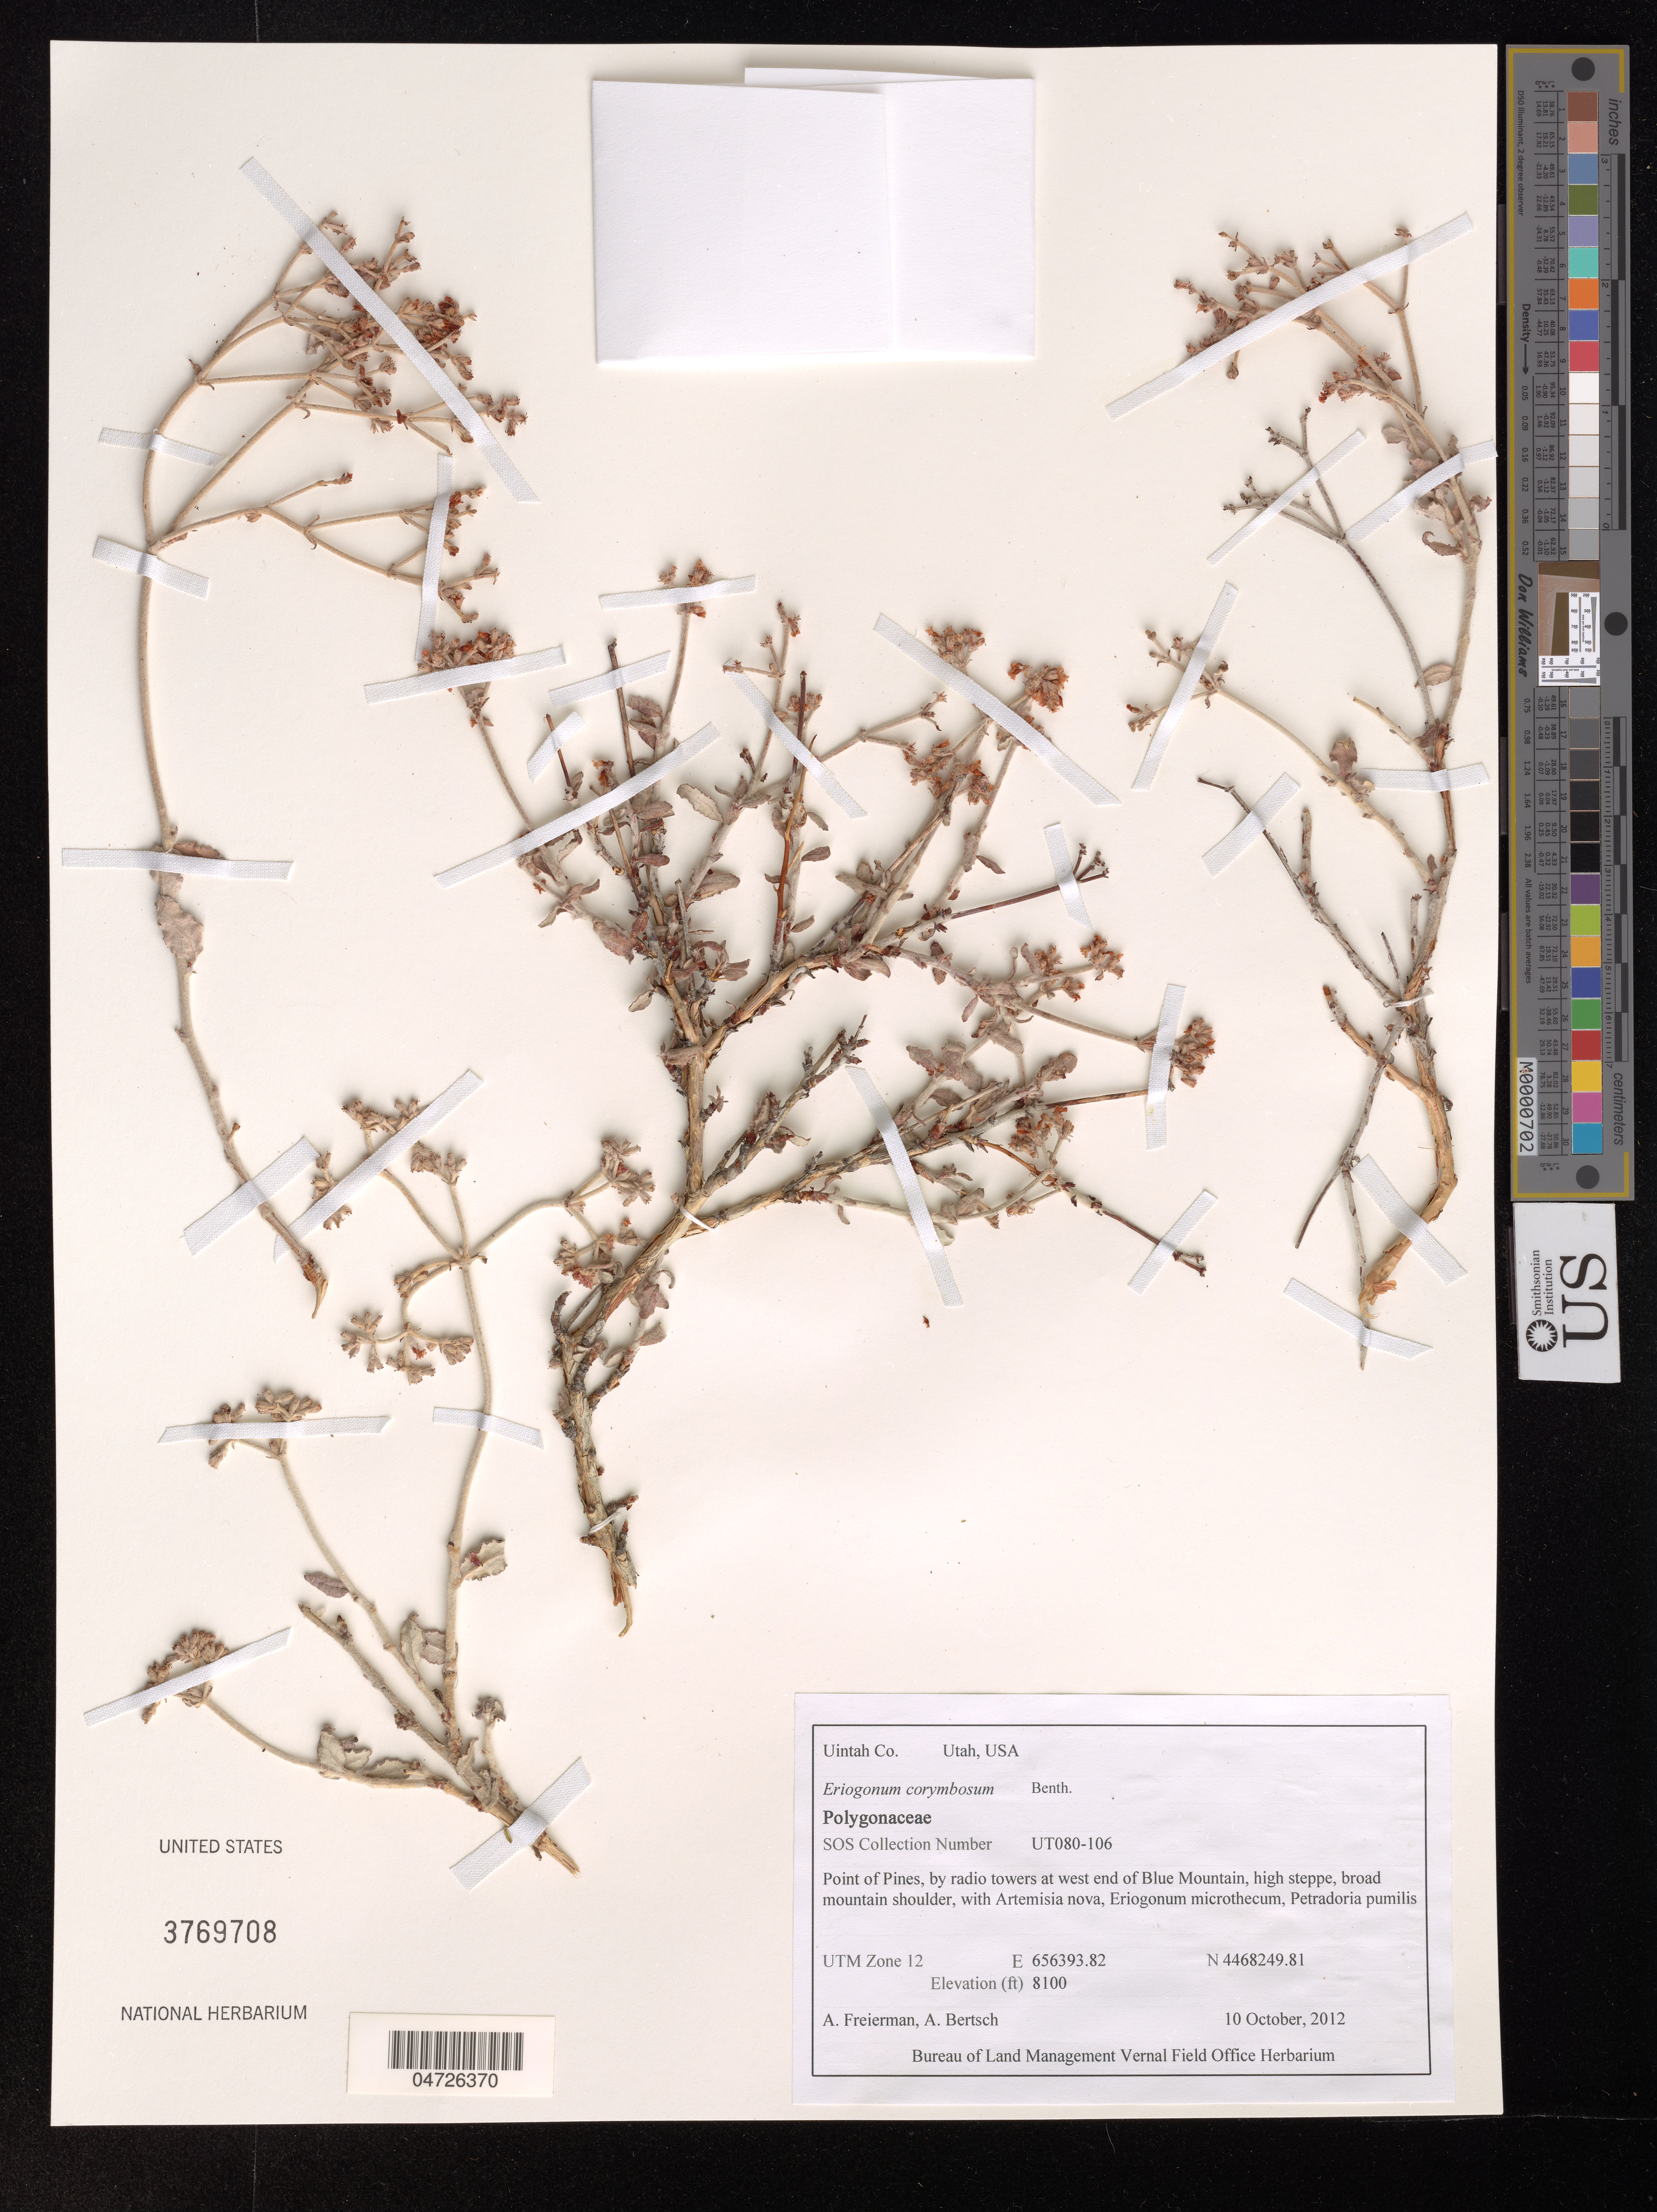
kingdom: Plantae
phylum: Tracheophyta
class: Magnoliopsida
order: Caryophyllales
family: Polygonaceae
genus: Eriogonum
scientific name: Eriogonum corymbosum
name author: Benth.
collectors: A. Freierman & A. Bertsch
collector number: UT080-106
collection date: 2012-10-10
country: United States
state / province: Utah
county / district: Uintah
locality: Uintah Co. Point of Pines, by radio towers at west end of Blue Mountain, high steppe, broad mountain shoulder. UTM Zone 12.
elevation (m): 2469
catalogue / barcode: US 3769708